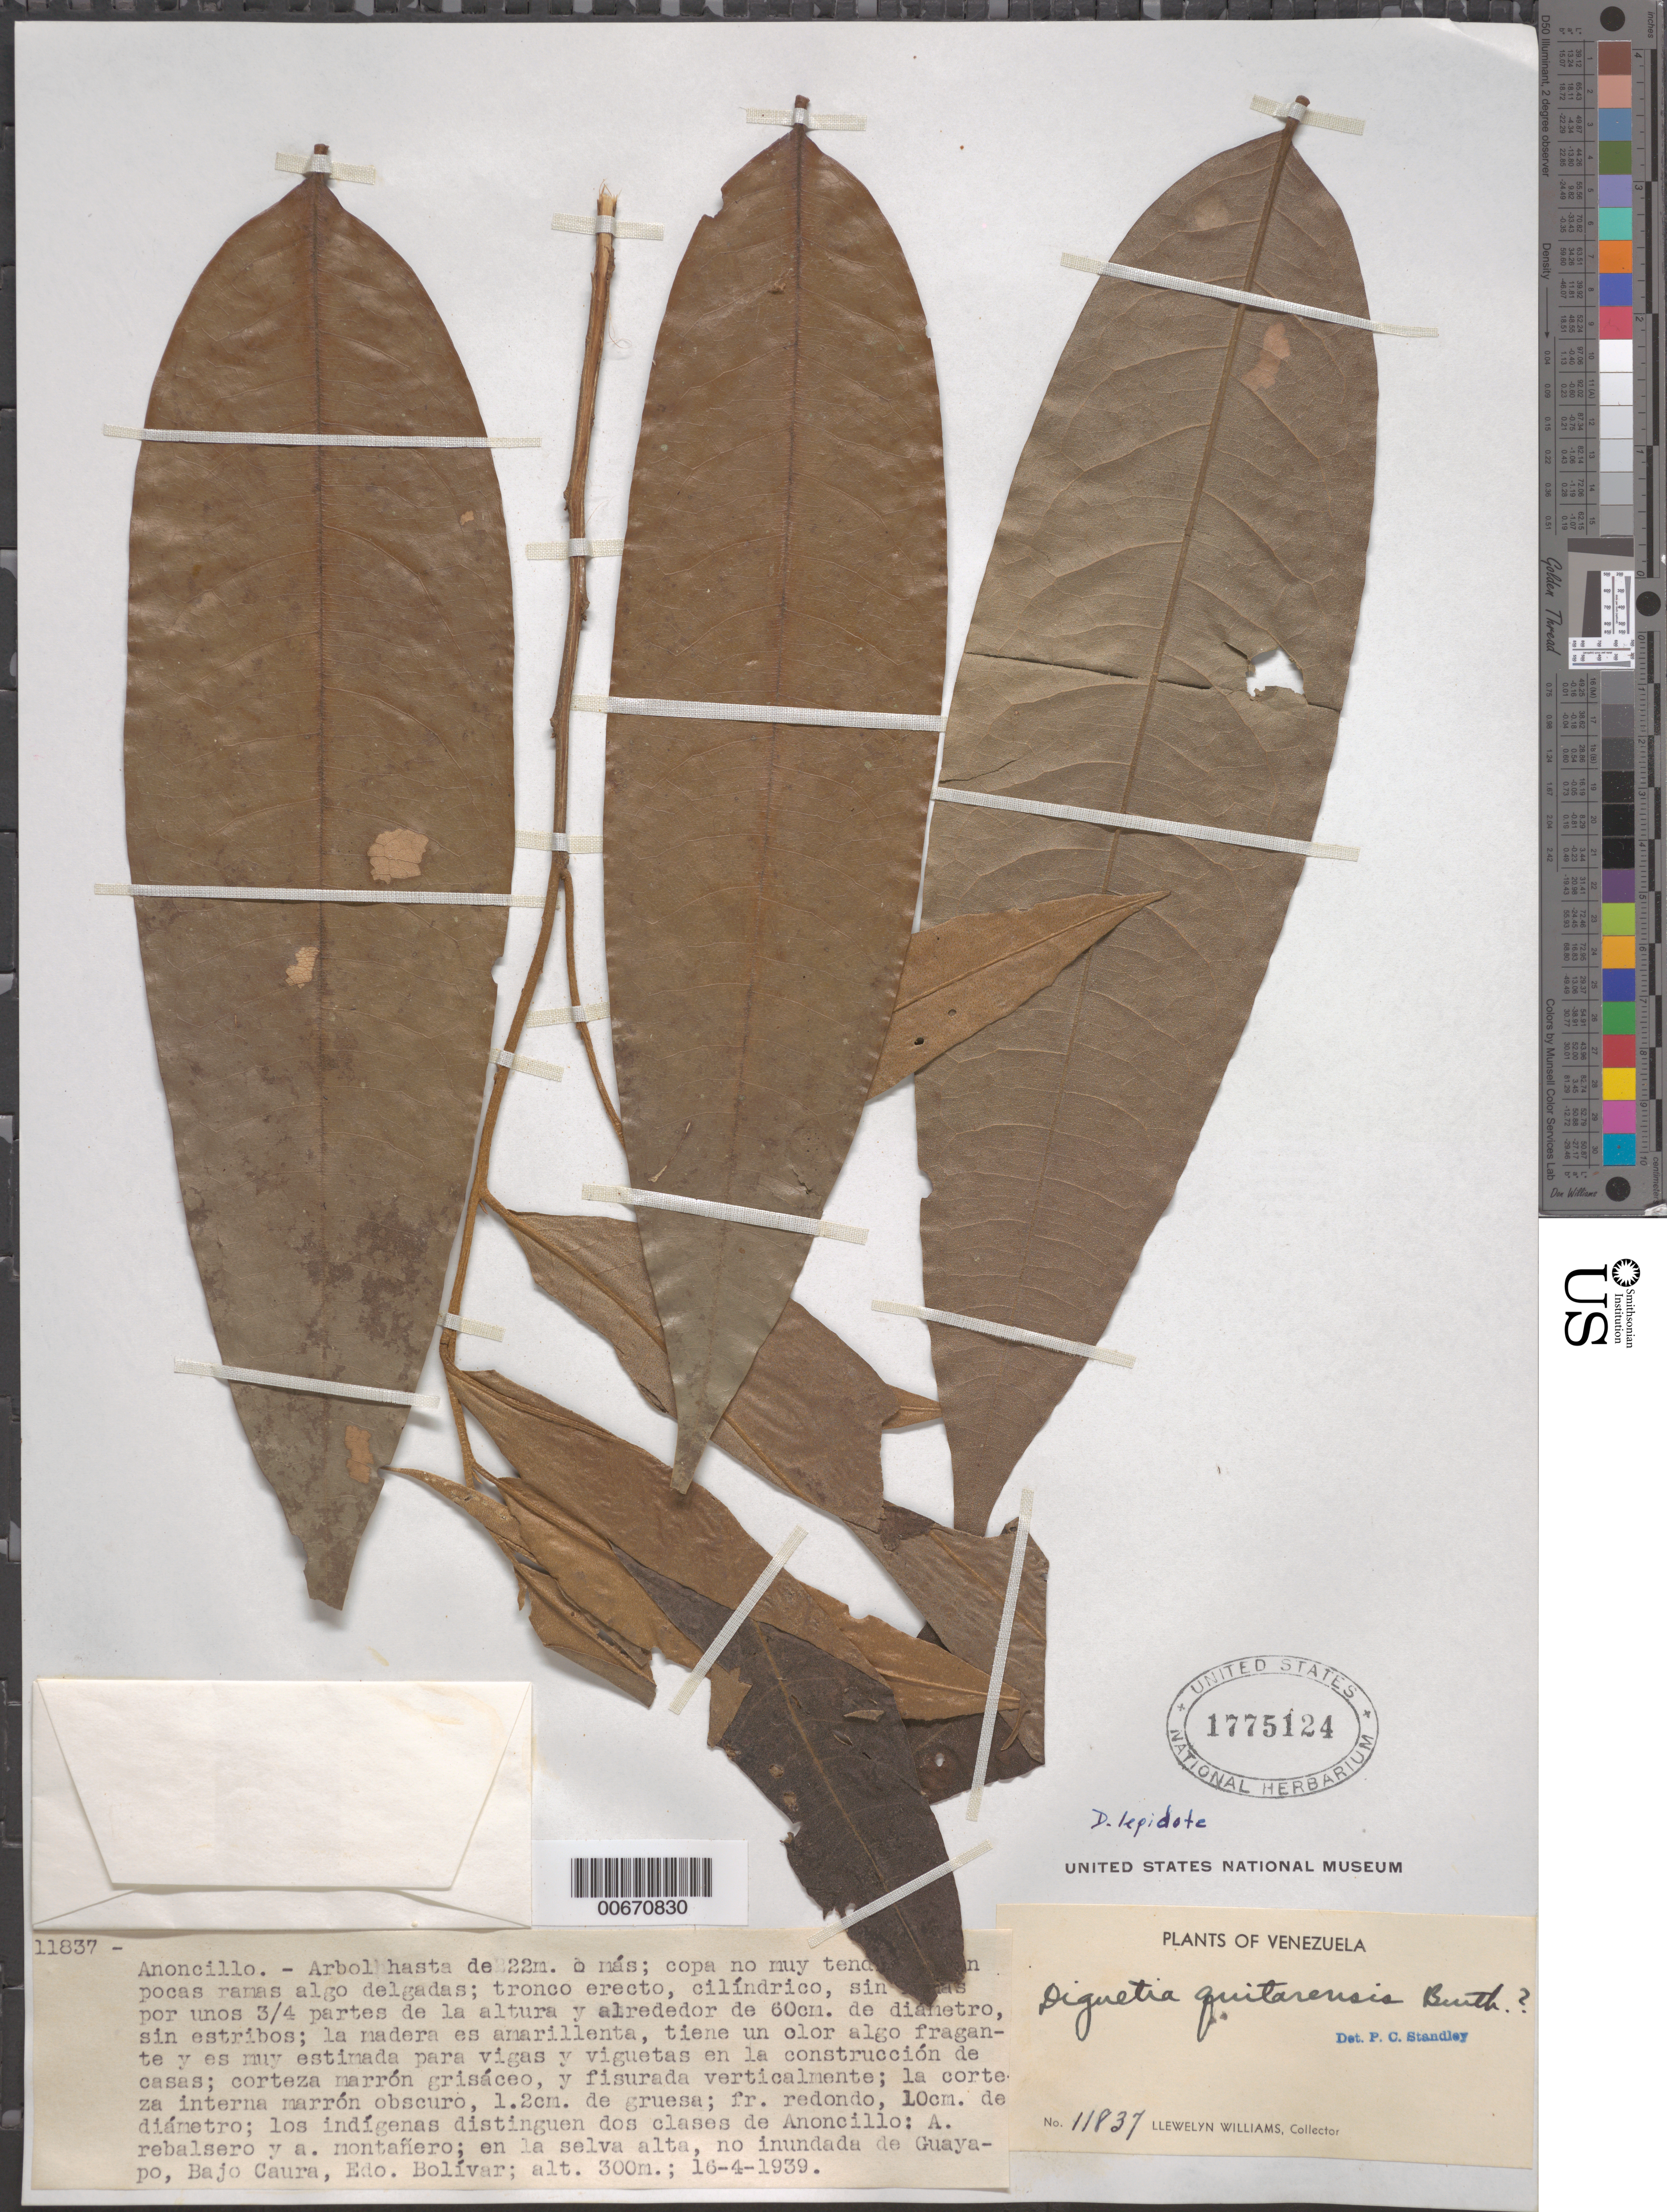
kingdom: Plantae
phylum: Tracheophyta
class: Magnoliopsida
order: Magnoliales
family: Annonaceae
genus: Duguetia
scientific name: Duguetia lepidota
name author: (Miq.) Pulle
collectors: Ll. Williams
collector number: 11837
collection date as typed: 16-Apr-39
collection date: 1939-04-16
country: Venezuela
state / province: Bolívar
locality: Guayapo, Bajo Caura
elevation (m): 300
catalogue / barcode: US 1775124